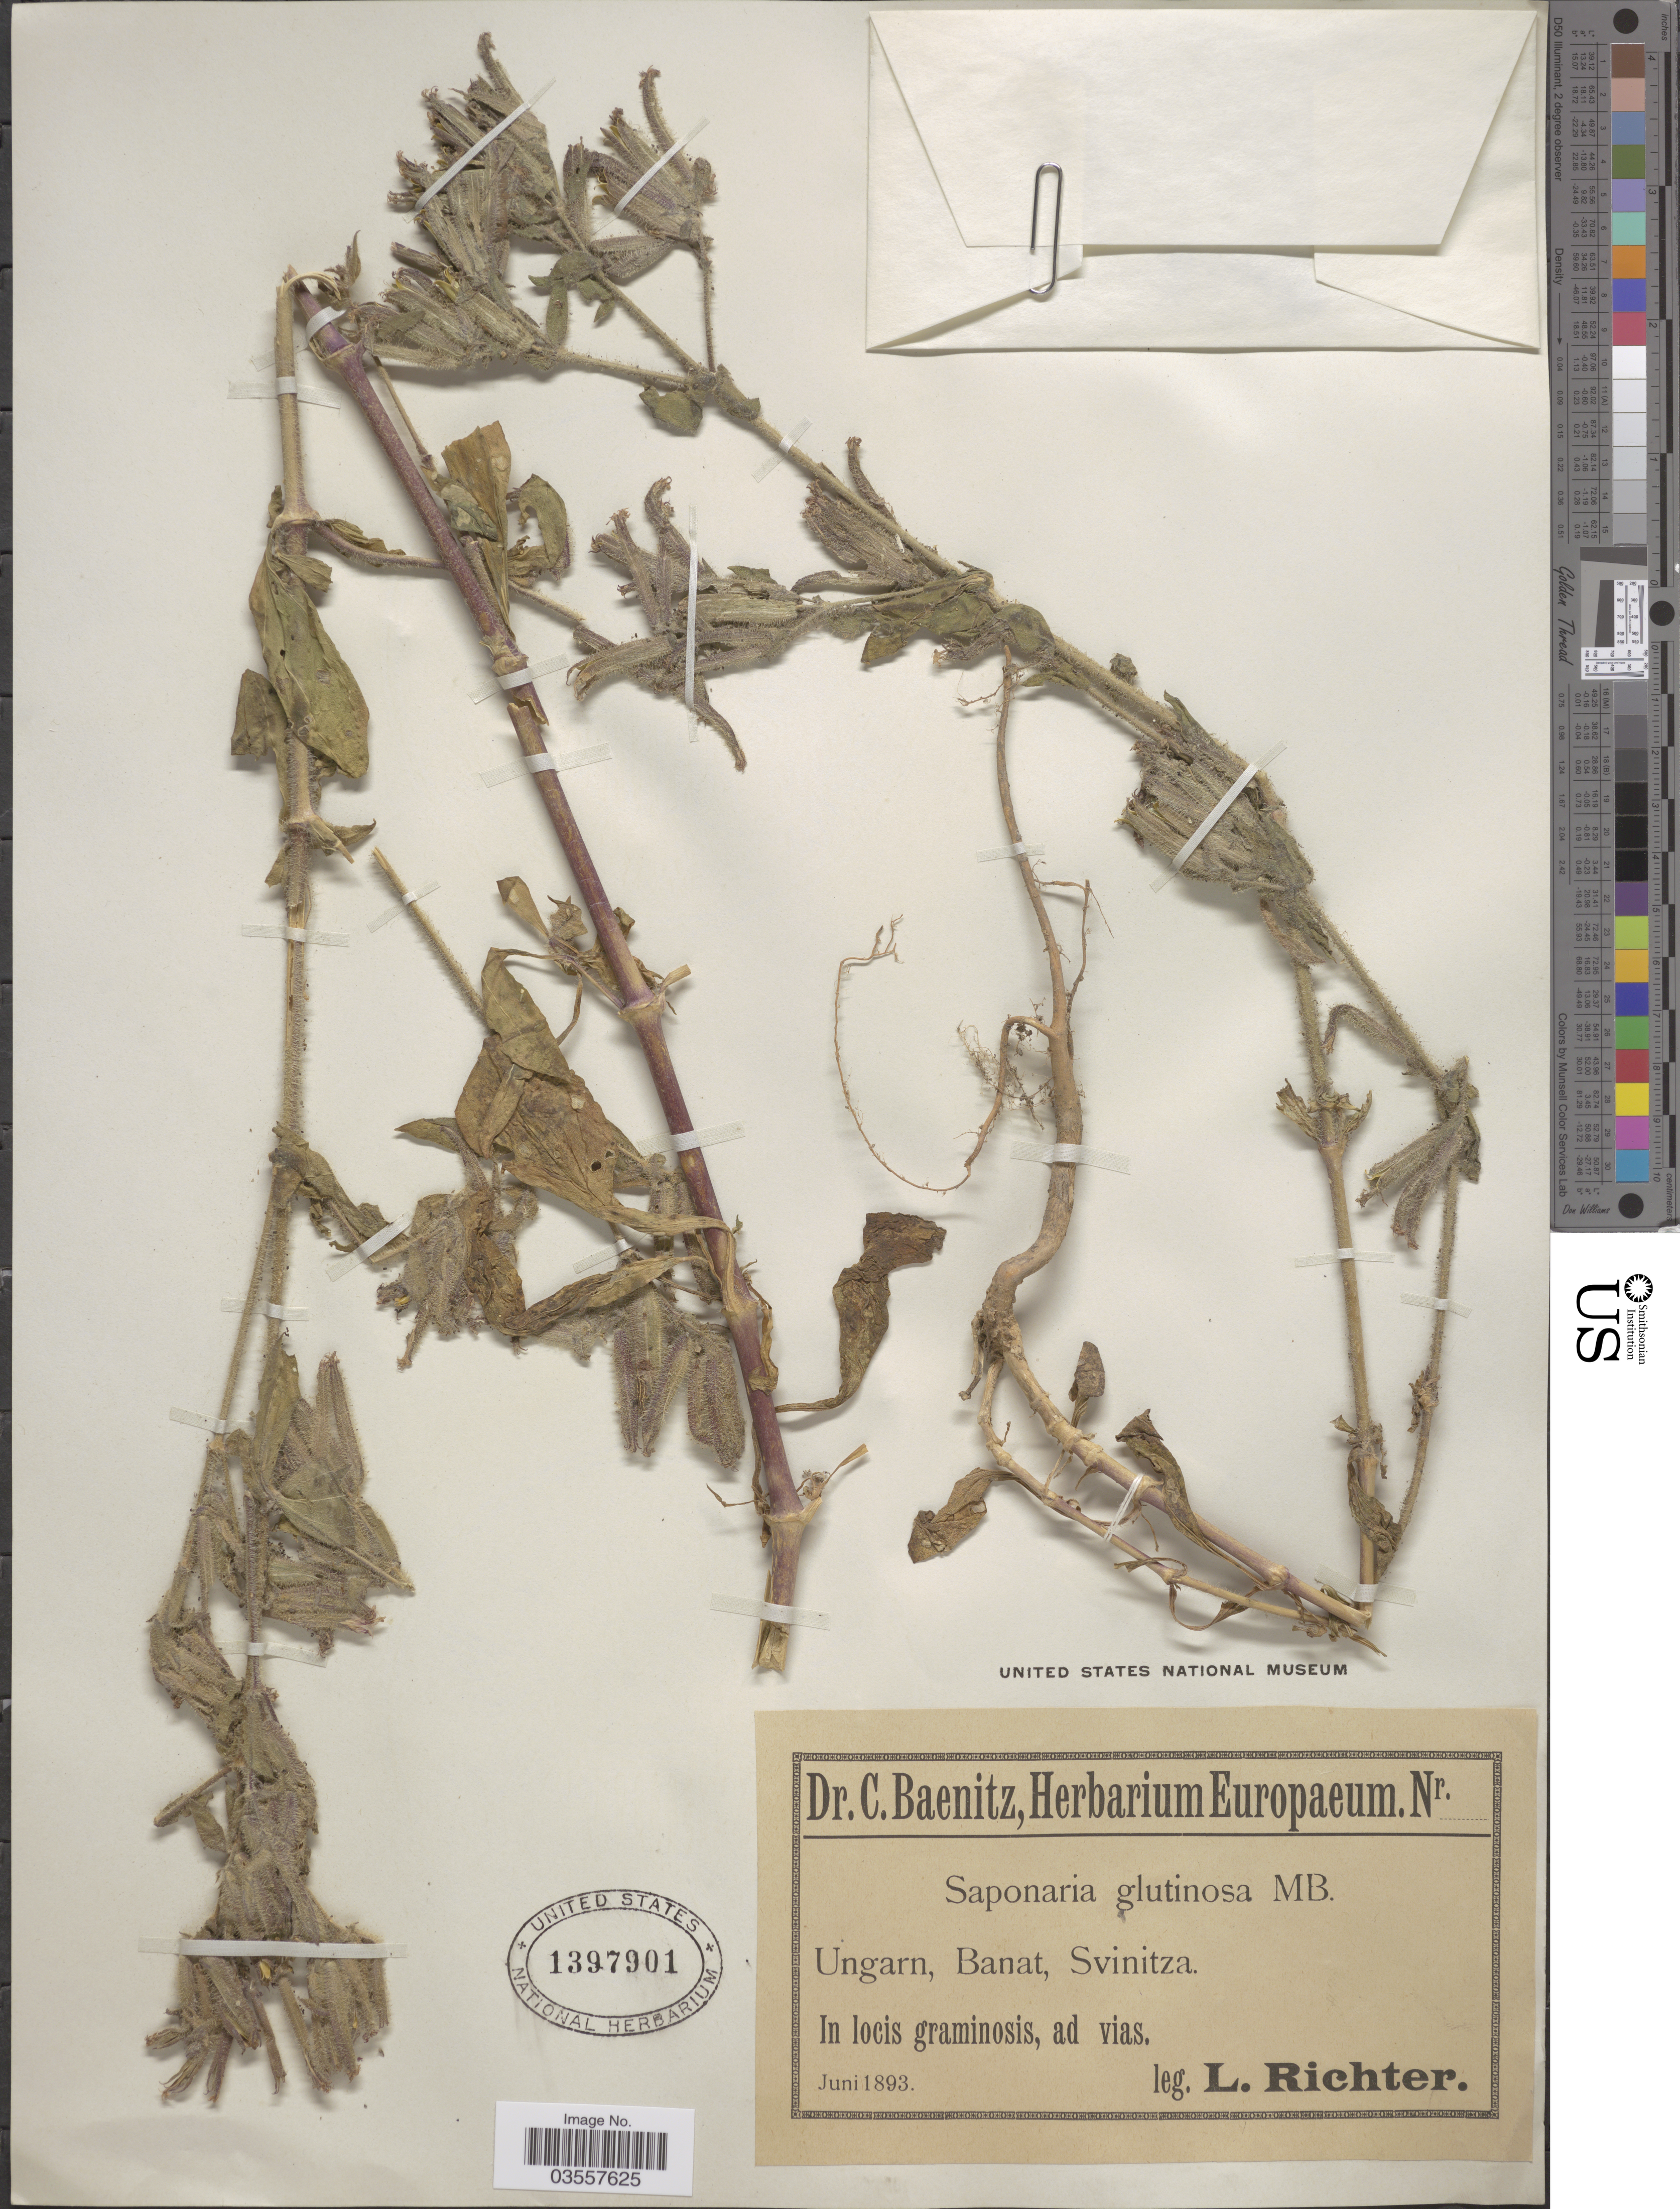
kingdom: Plantae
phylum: Tracheophyta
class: Magnoliopsida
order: Caryophyllales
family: Caryophyllaceae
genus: Saponaria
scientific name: Saponaria glutinosa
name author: M. Bieb.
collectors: L. Richter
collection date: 1893-06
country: Hungary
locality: Ungarn, Banat, Svinitza. In locis graminosis, ad vias.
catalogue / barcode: US 1397901